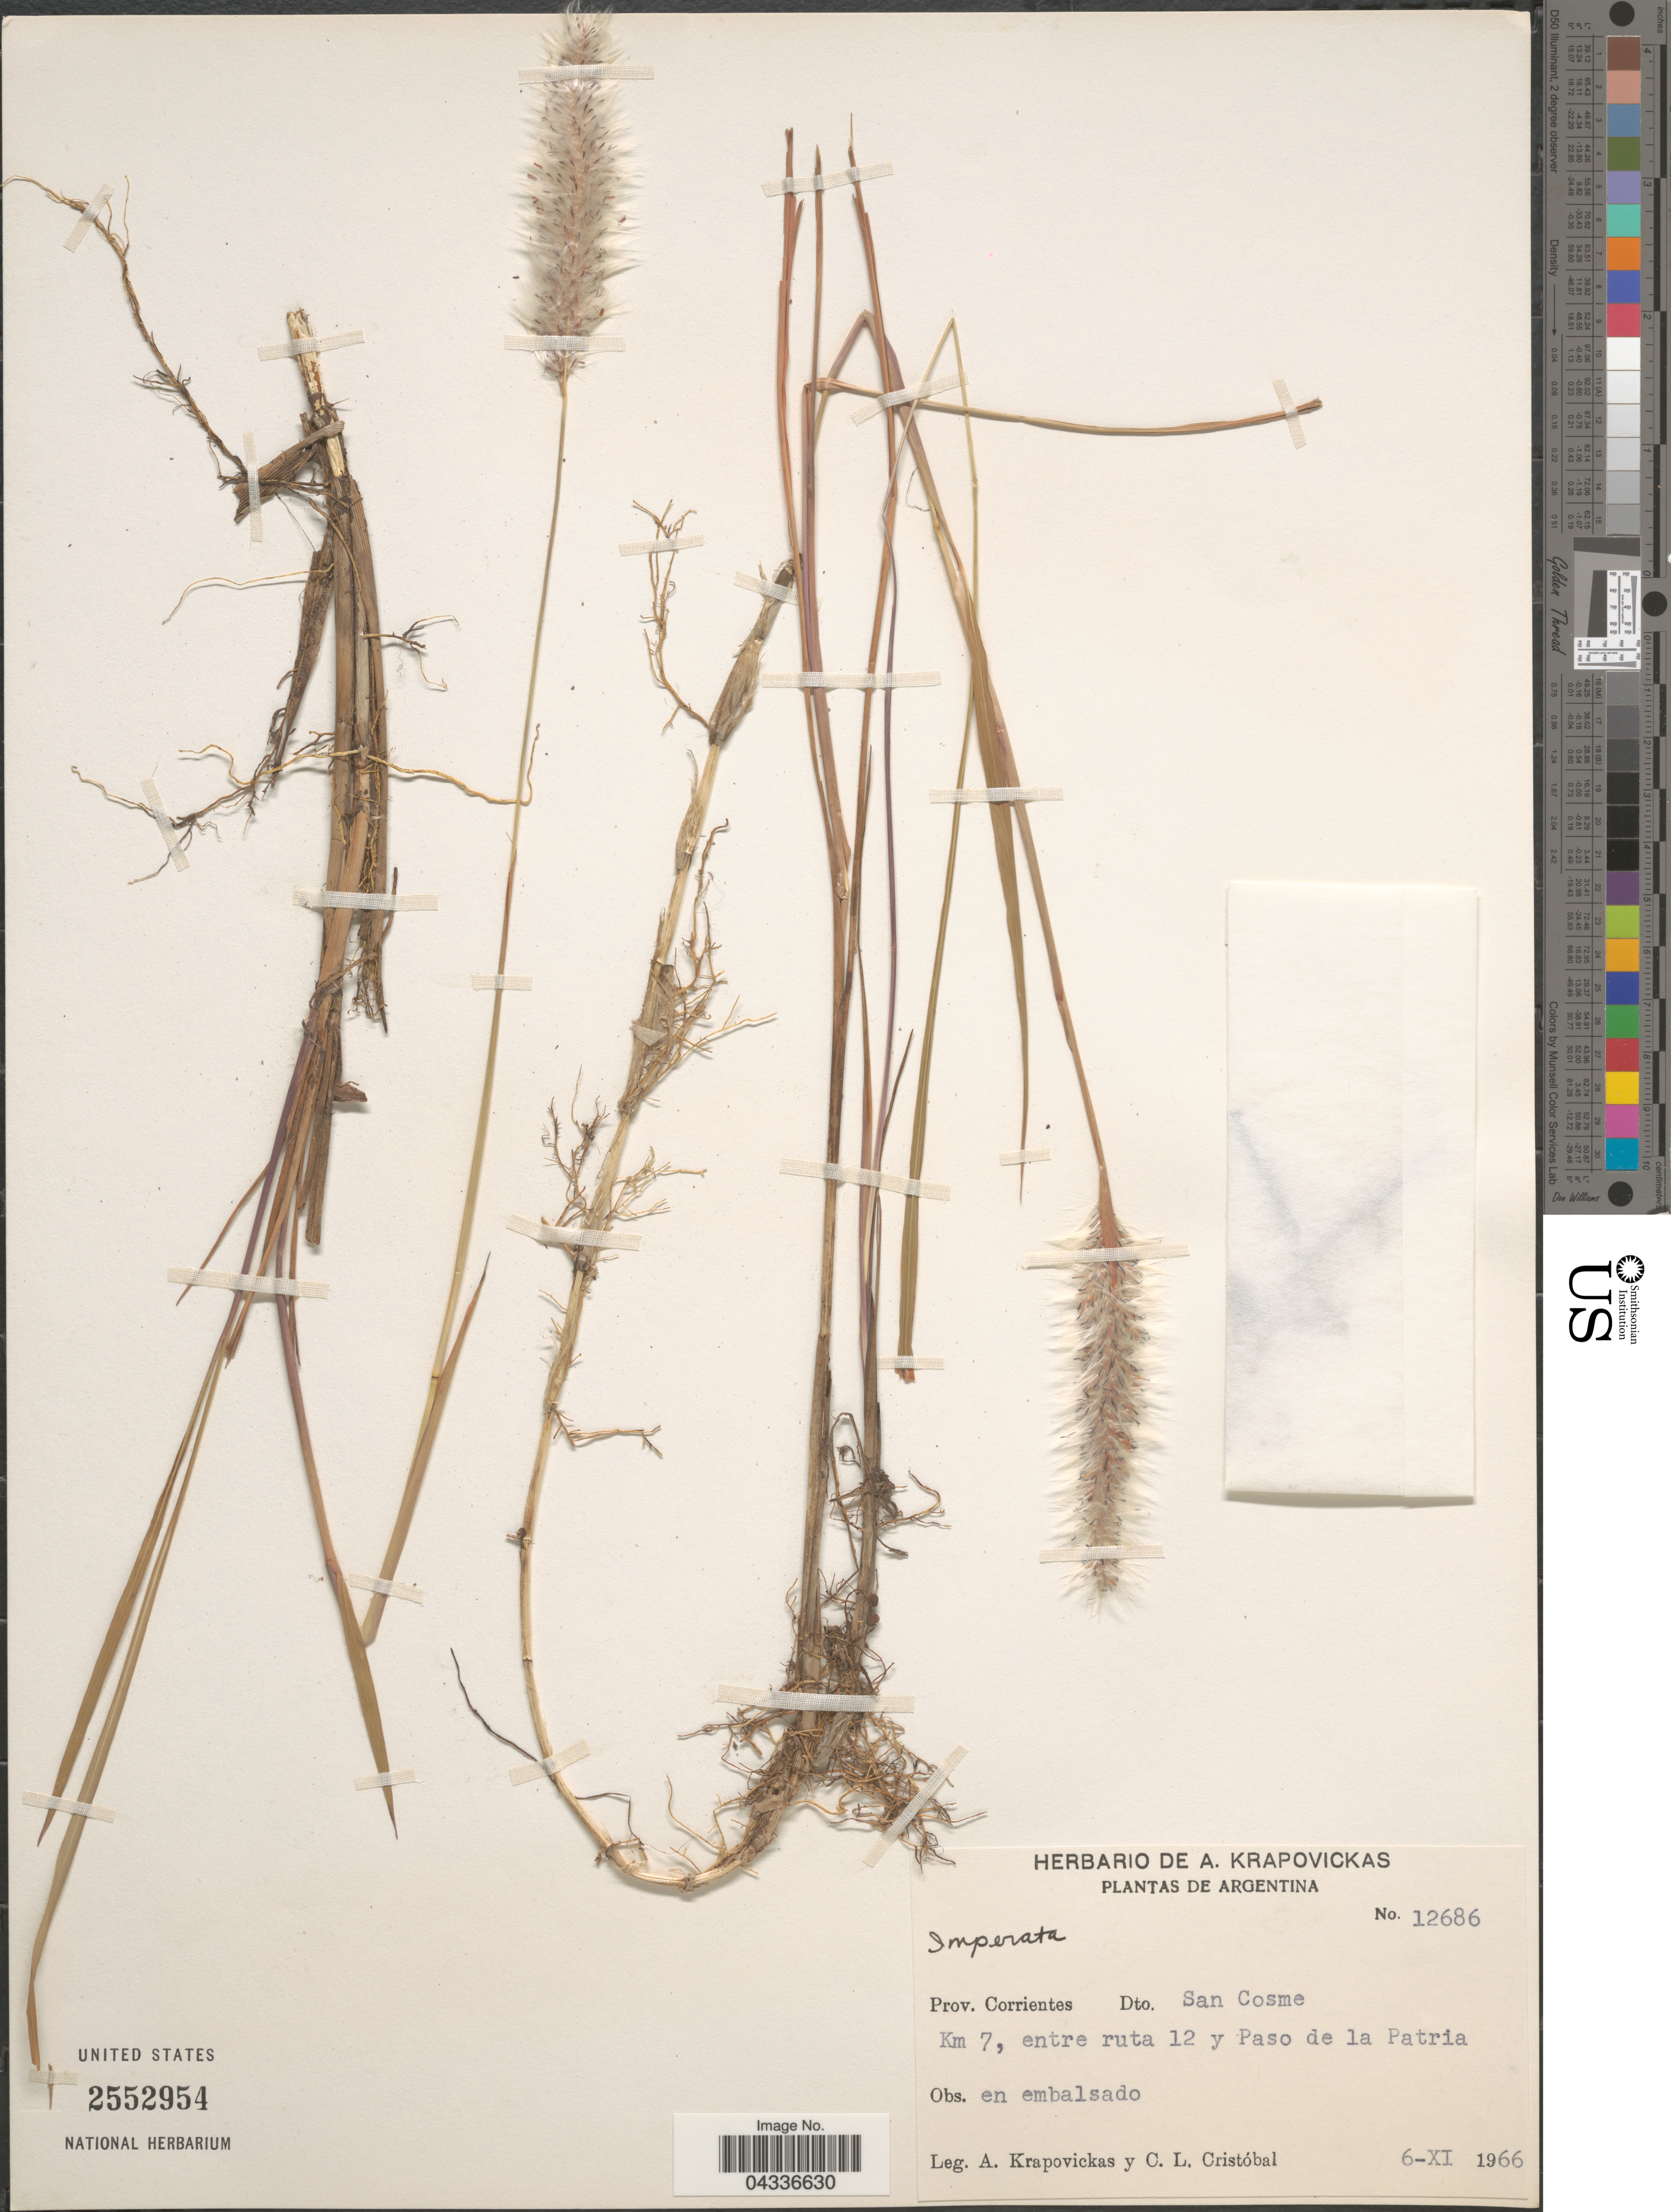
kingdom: Plantae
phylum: Tracheophyta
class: Liliopsida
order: Poales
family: Poaceae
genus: Imperata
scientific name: Imperata sp.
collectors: A. Krapovickas & C. L. Cristóbal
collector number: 12686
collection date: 1966-11-06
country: Argentina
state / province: Corrientes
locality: Dto. San Cosme. Km 7, entre ruta 12 y Paso de la Patria.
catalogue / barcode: US 2552954